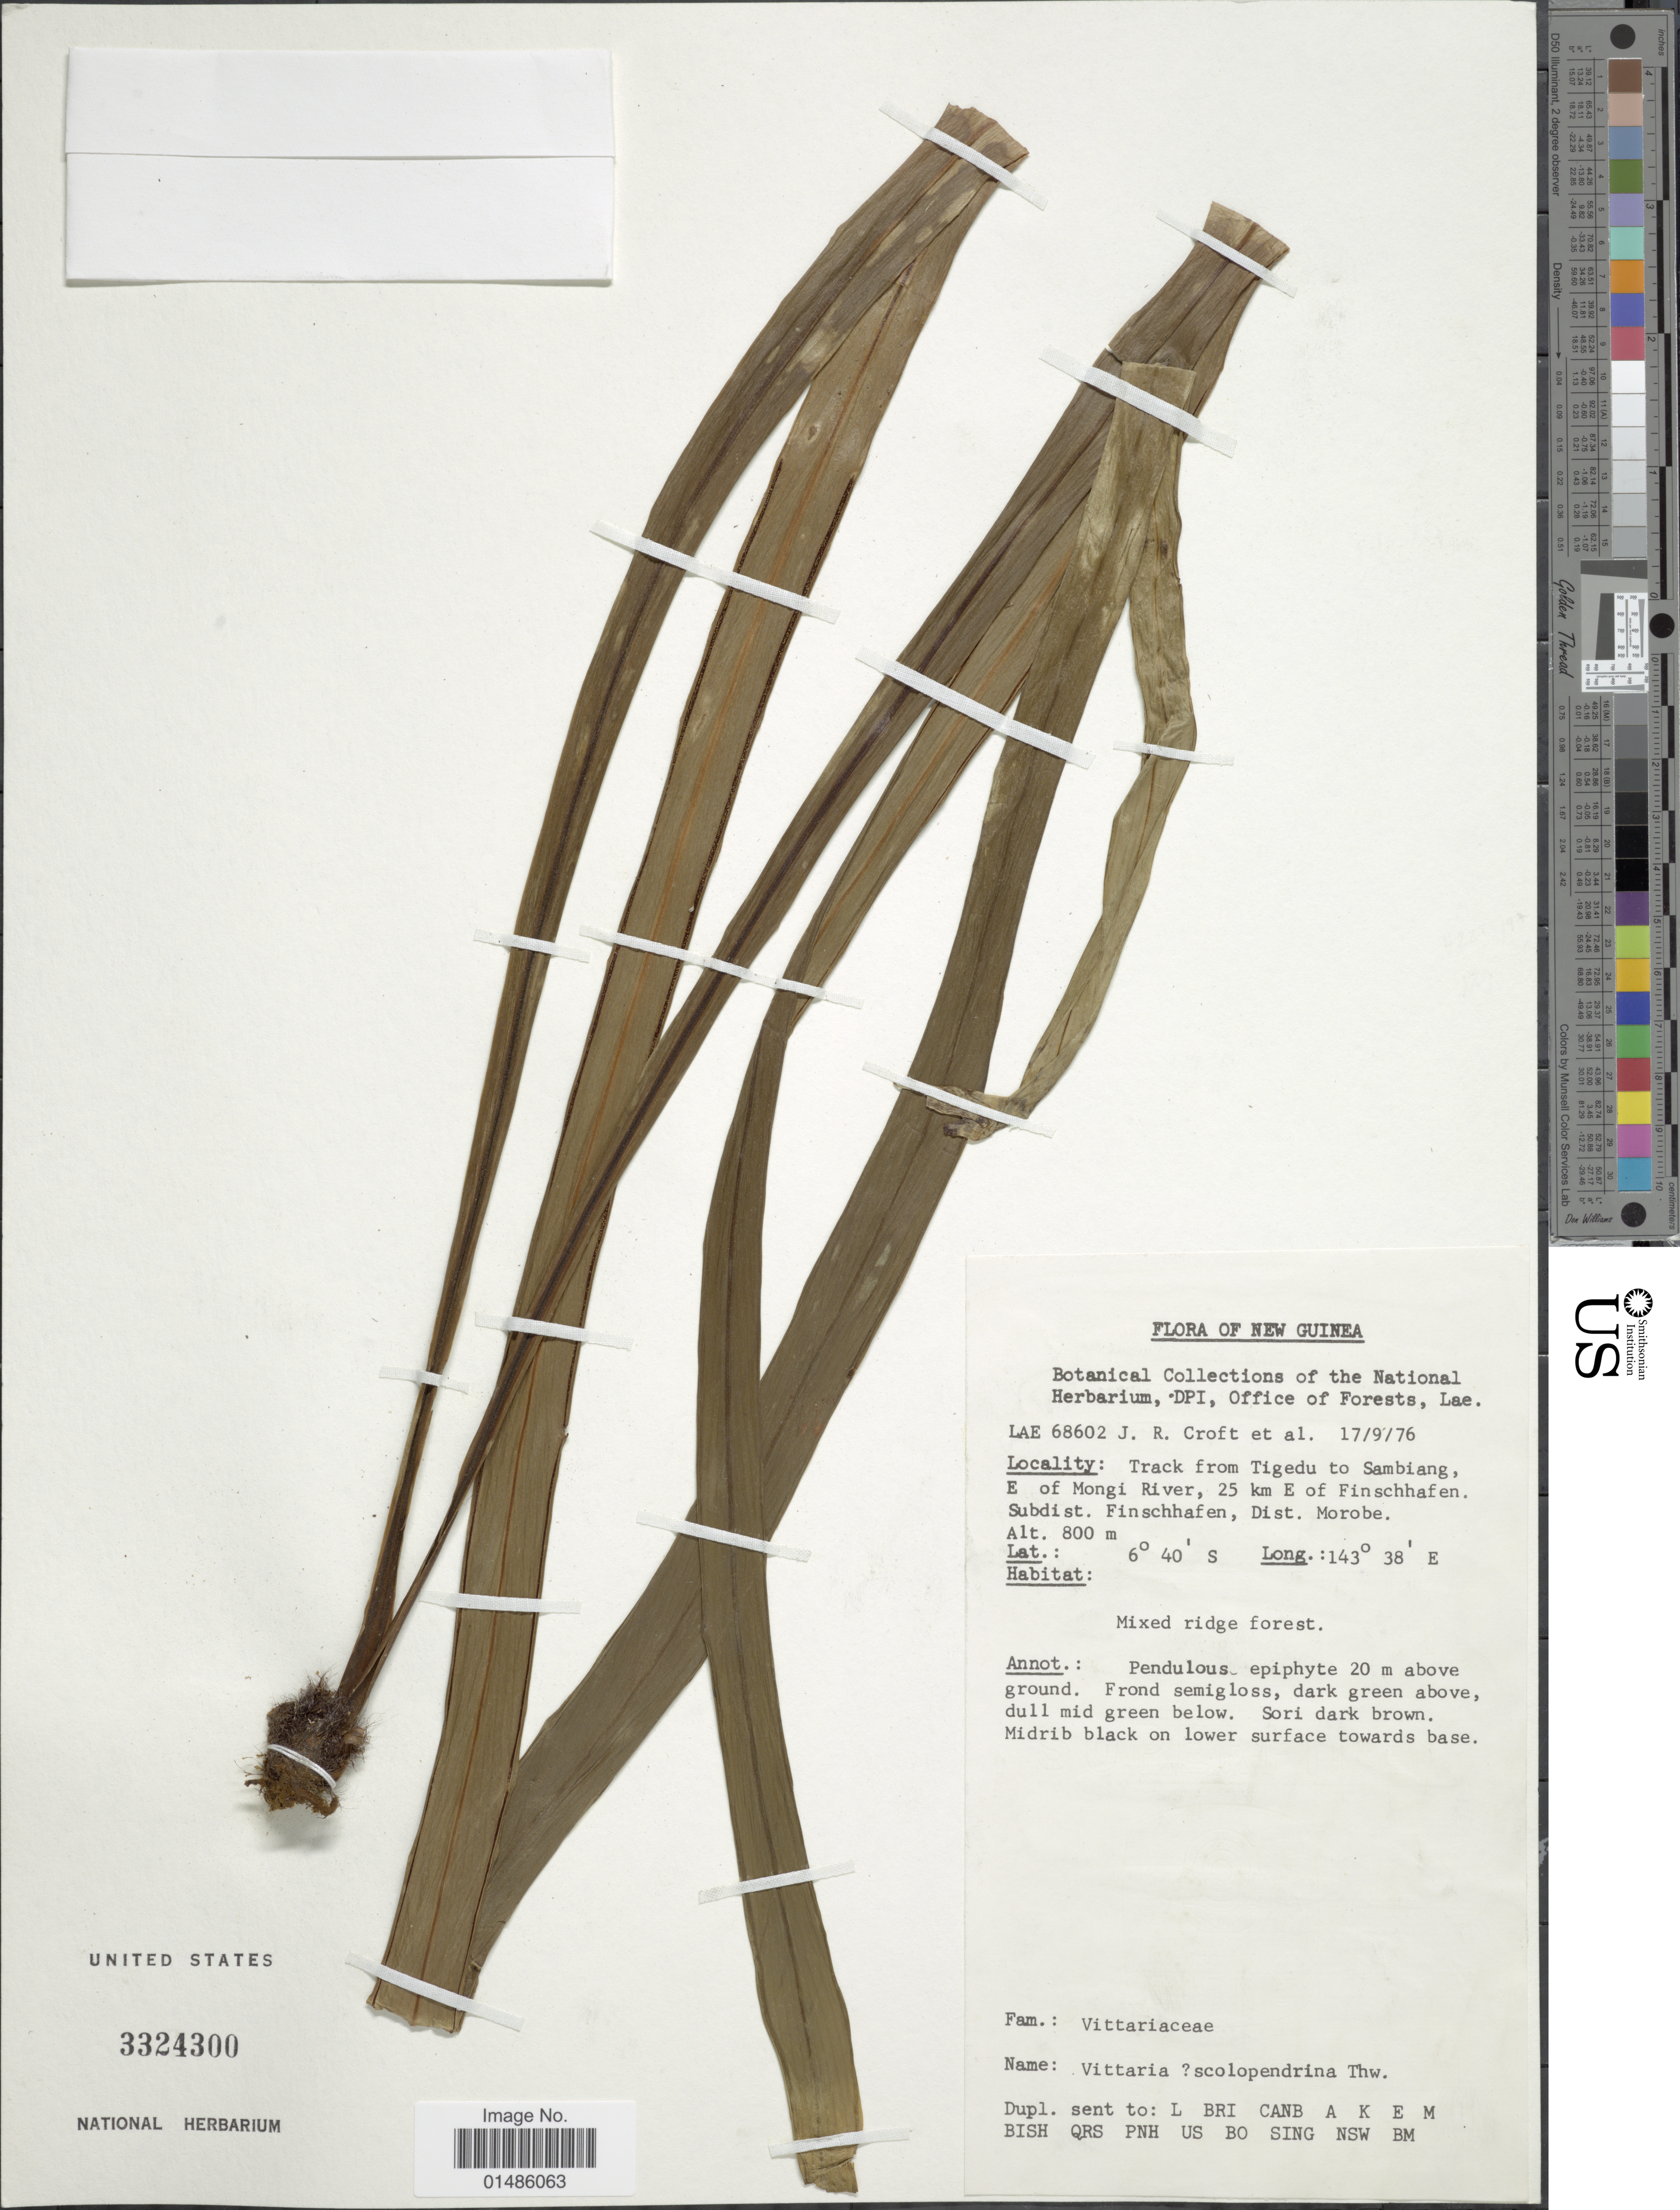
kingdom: Plantae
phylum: Tracheophyta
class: Polypodiopsida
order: Polypodiales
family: Pteridaceae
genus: Haplopteris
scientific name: Haplopteris scolopendrina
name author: (Bory) Presl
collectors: J. R. Croft & et al.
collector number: LAE 68602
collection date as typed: Transcribed d/m/y: 17/9/76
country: Papua New Guinea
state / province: Morobe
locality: New Guinea. Track from Tigedu to Sambiang, E of Mongi River, 25 km E of Finschhafen. Subdist. Finschhafen.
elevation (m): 800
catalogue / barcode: US 3324300